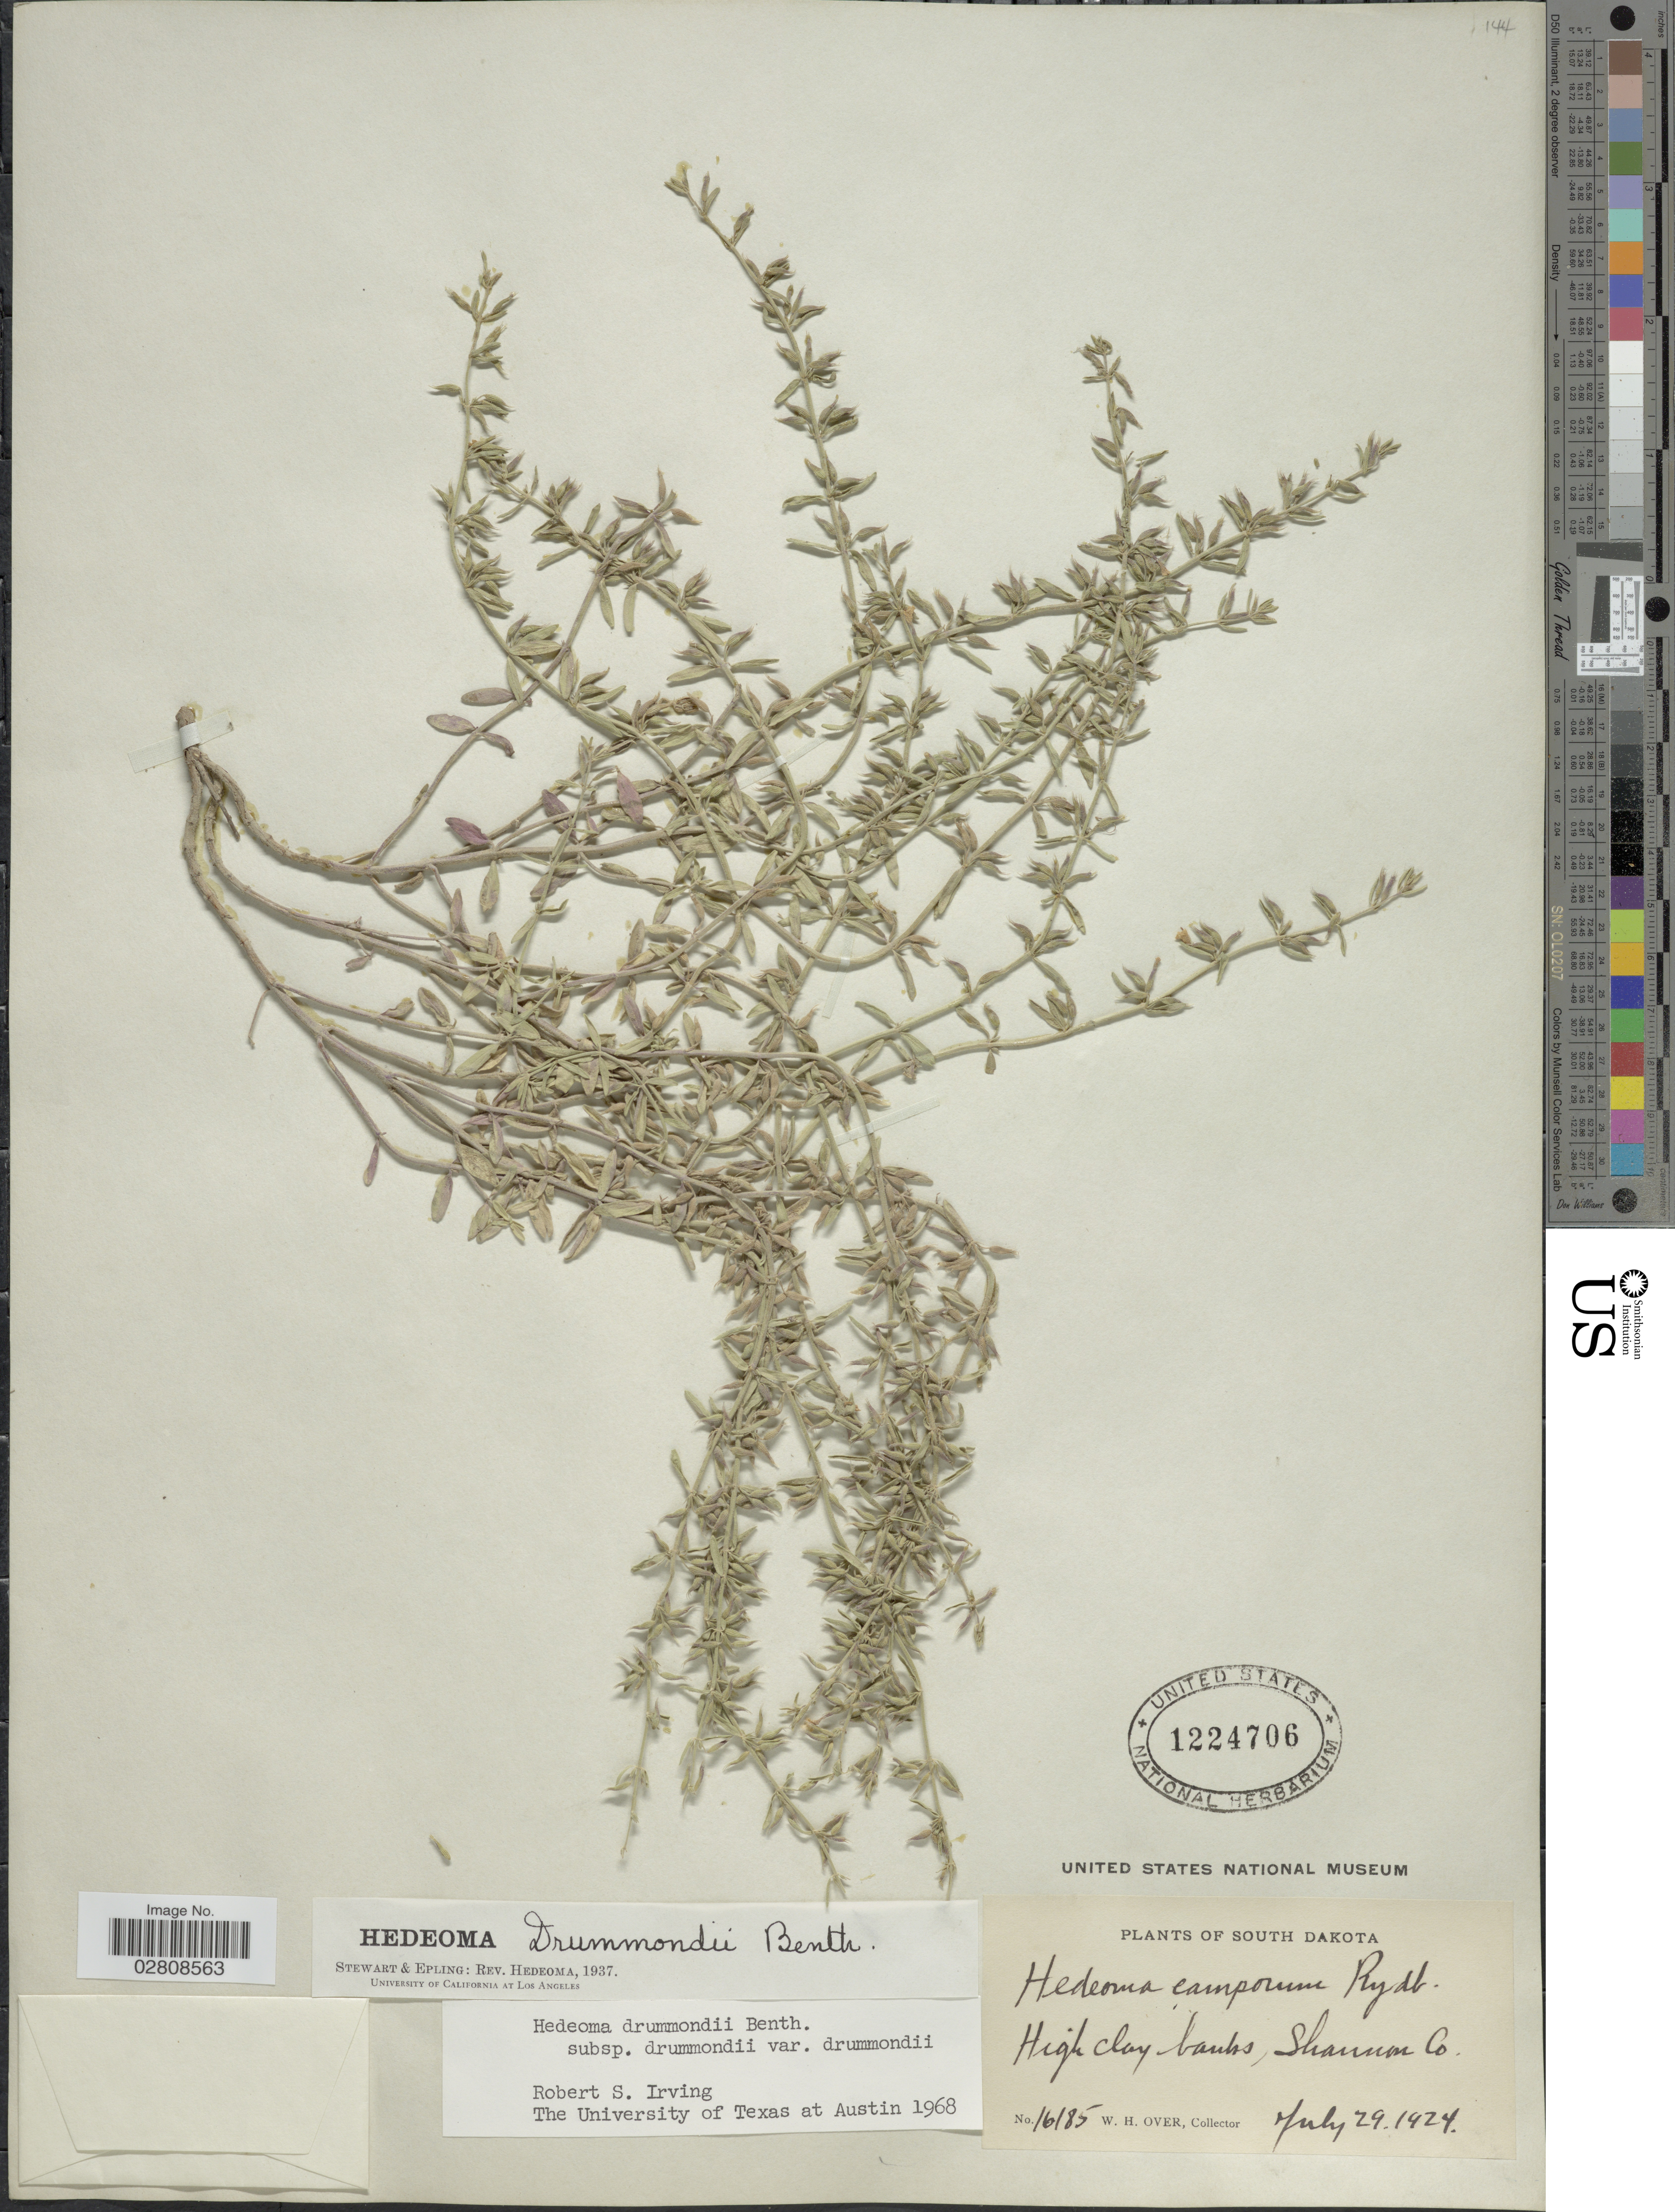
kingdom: Plantae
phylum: Tracheophyta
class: Magnoliopsida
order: Lamiales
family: Lamiaceae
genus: Hedeoma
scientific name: Hedeoma drummondii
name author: Benth.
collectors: W. Over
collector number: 16185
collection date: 1924-07-29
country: United States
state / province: South Dakota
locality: High clay banks, Shannon Co.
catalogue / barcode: US 1224706